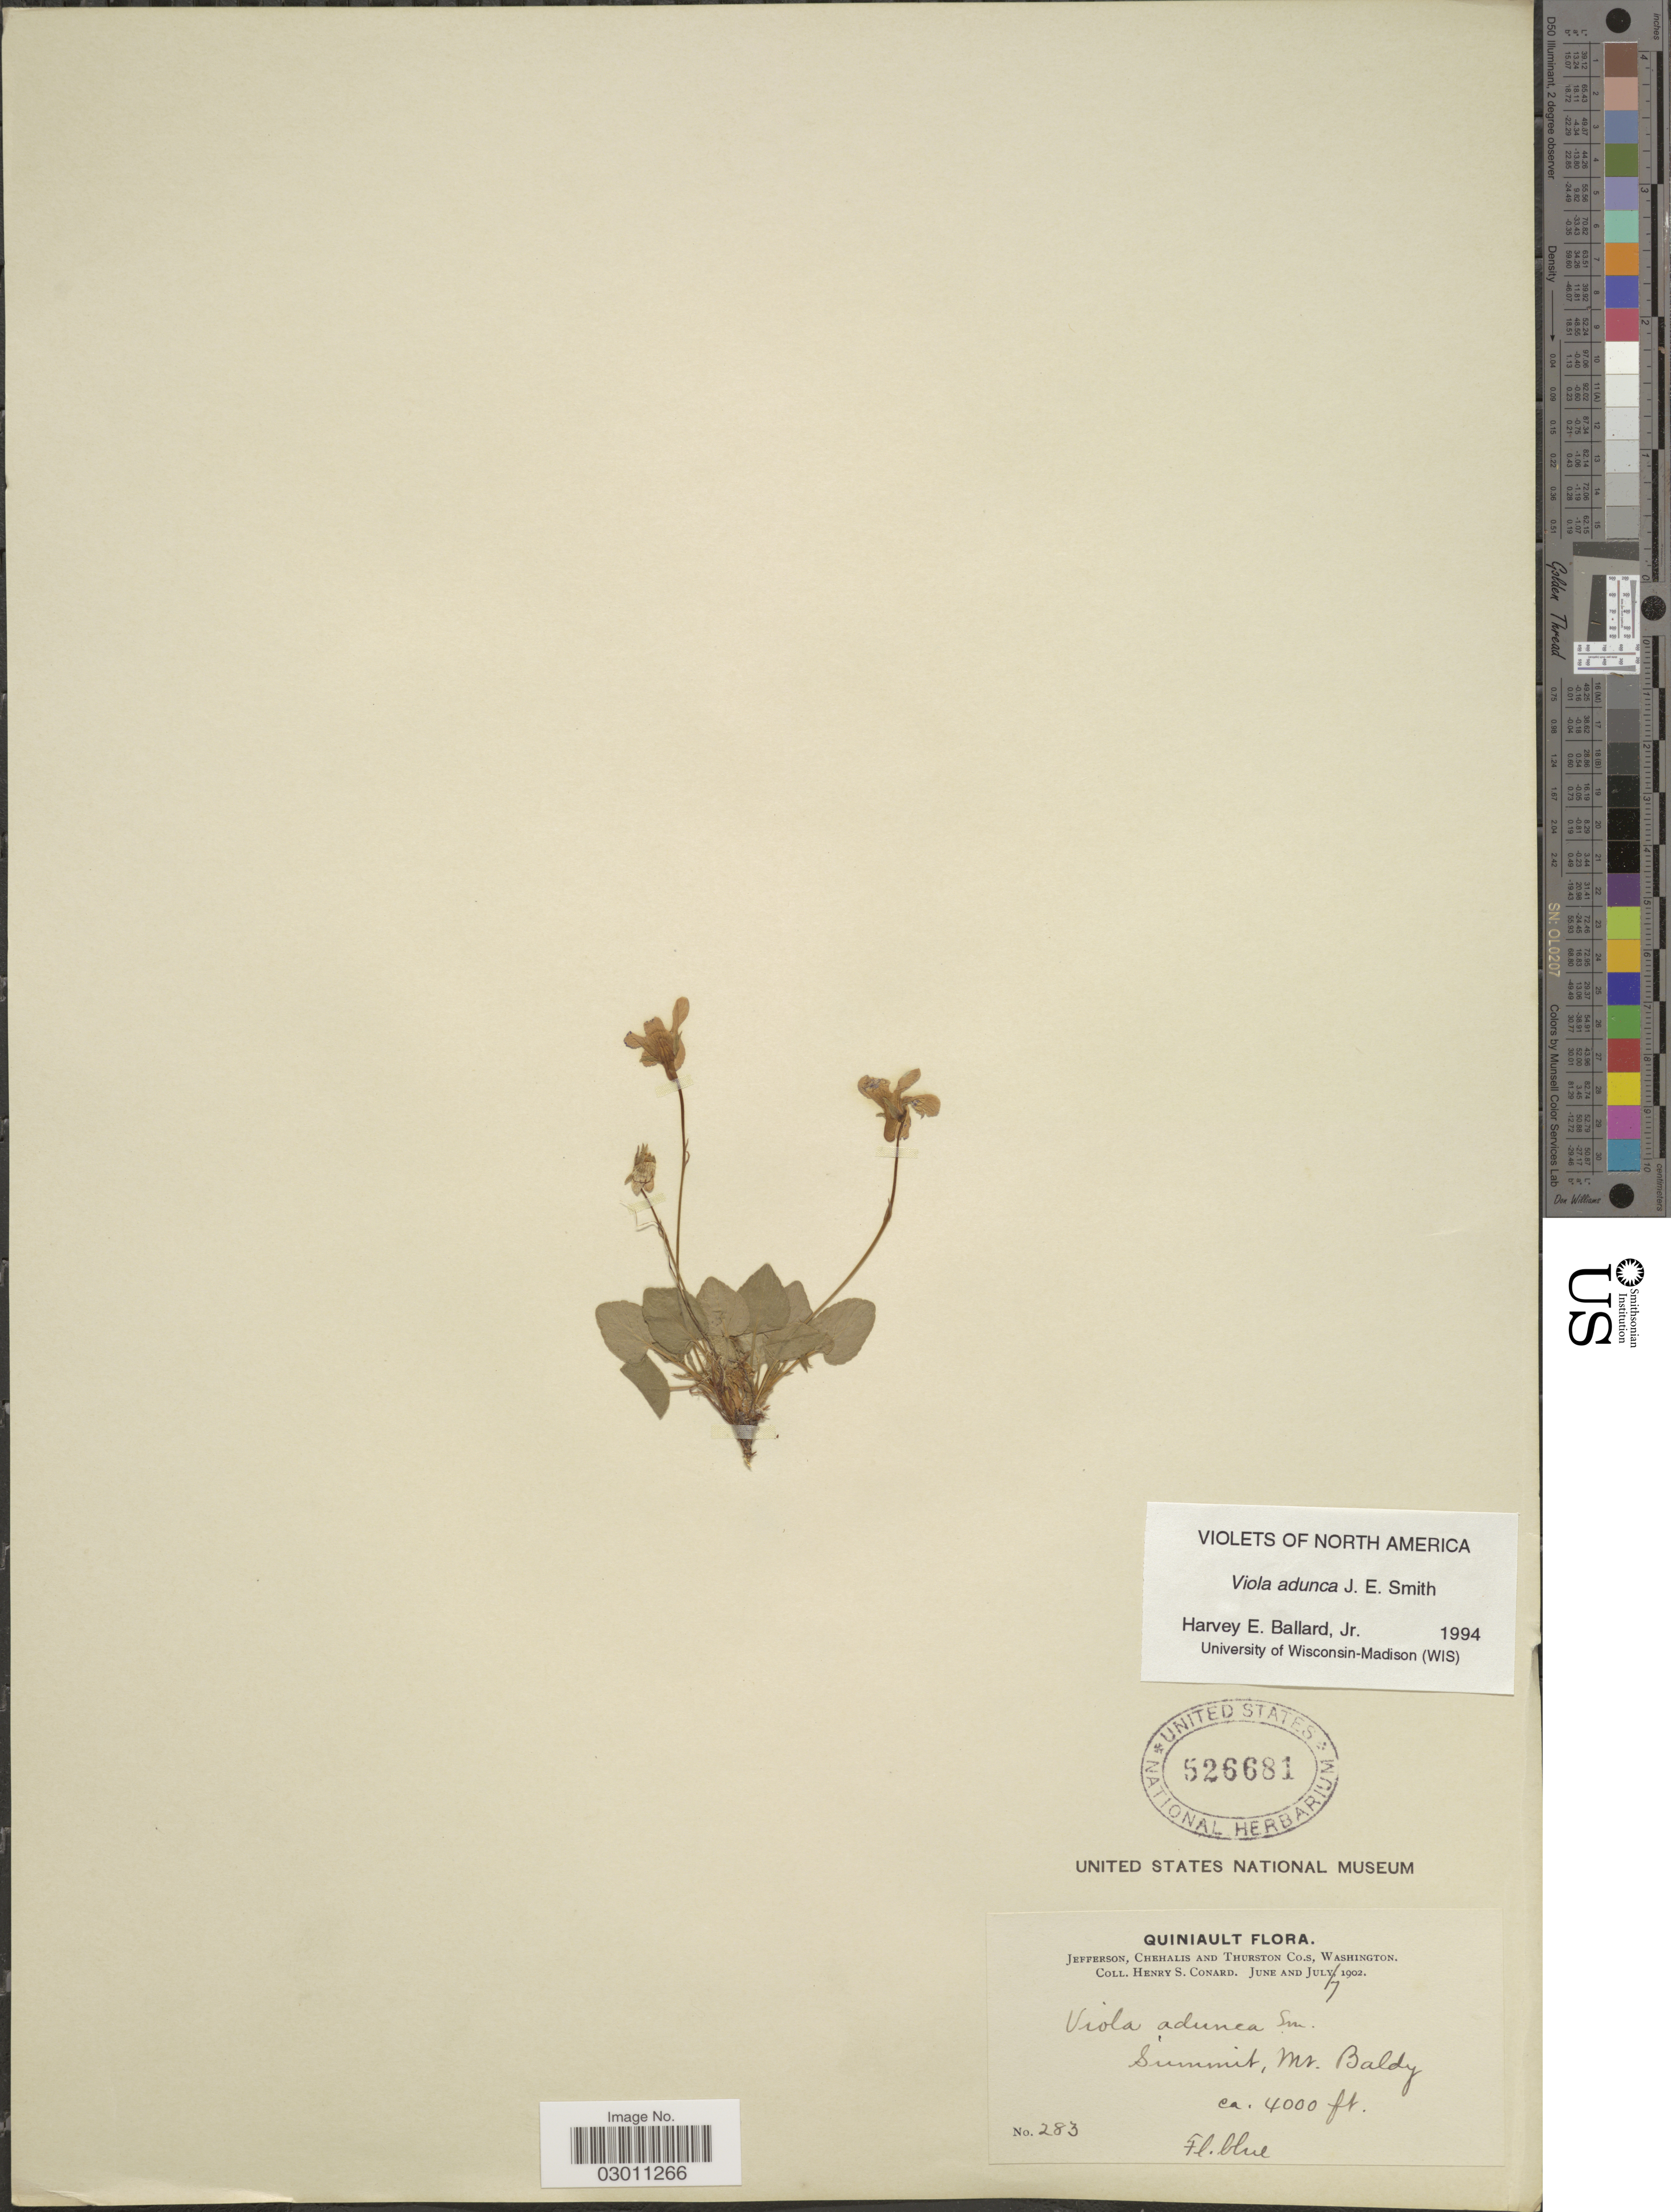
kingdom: Plantae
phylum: Tracheophyta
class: Magnoliopsida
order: Malpighiales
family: Violaceae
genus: Viola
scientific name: Viola adunca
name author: Sm.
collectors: H. S. Conard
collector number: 283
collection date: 1902-07-07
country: United States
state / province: Washington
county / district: Thurston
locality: Quiniault. Jefferson, Chehalis and Thurston Co.s. Summit, Mt. Baldy.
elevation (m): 1219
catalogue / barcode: US 526681